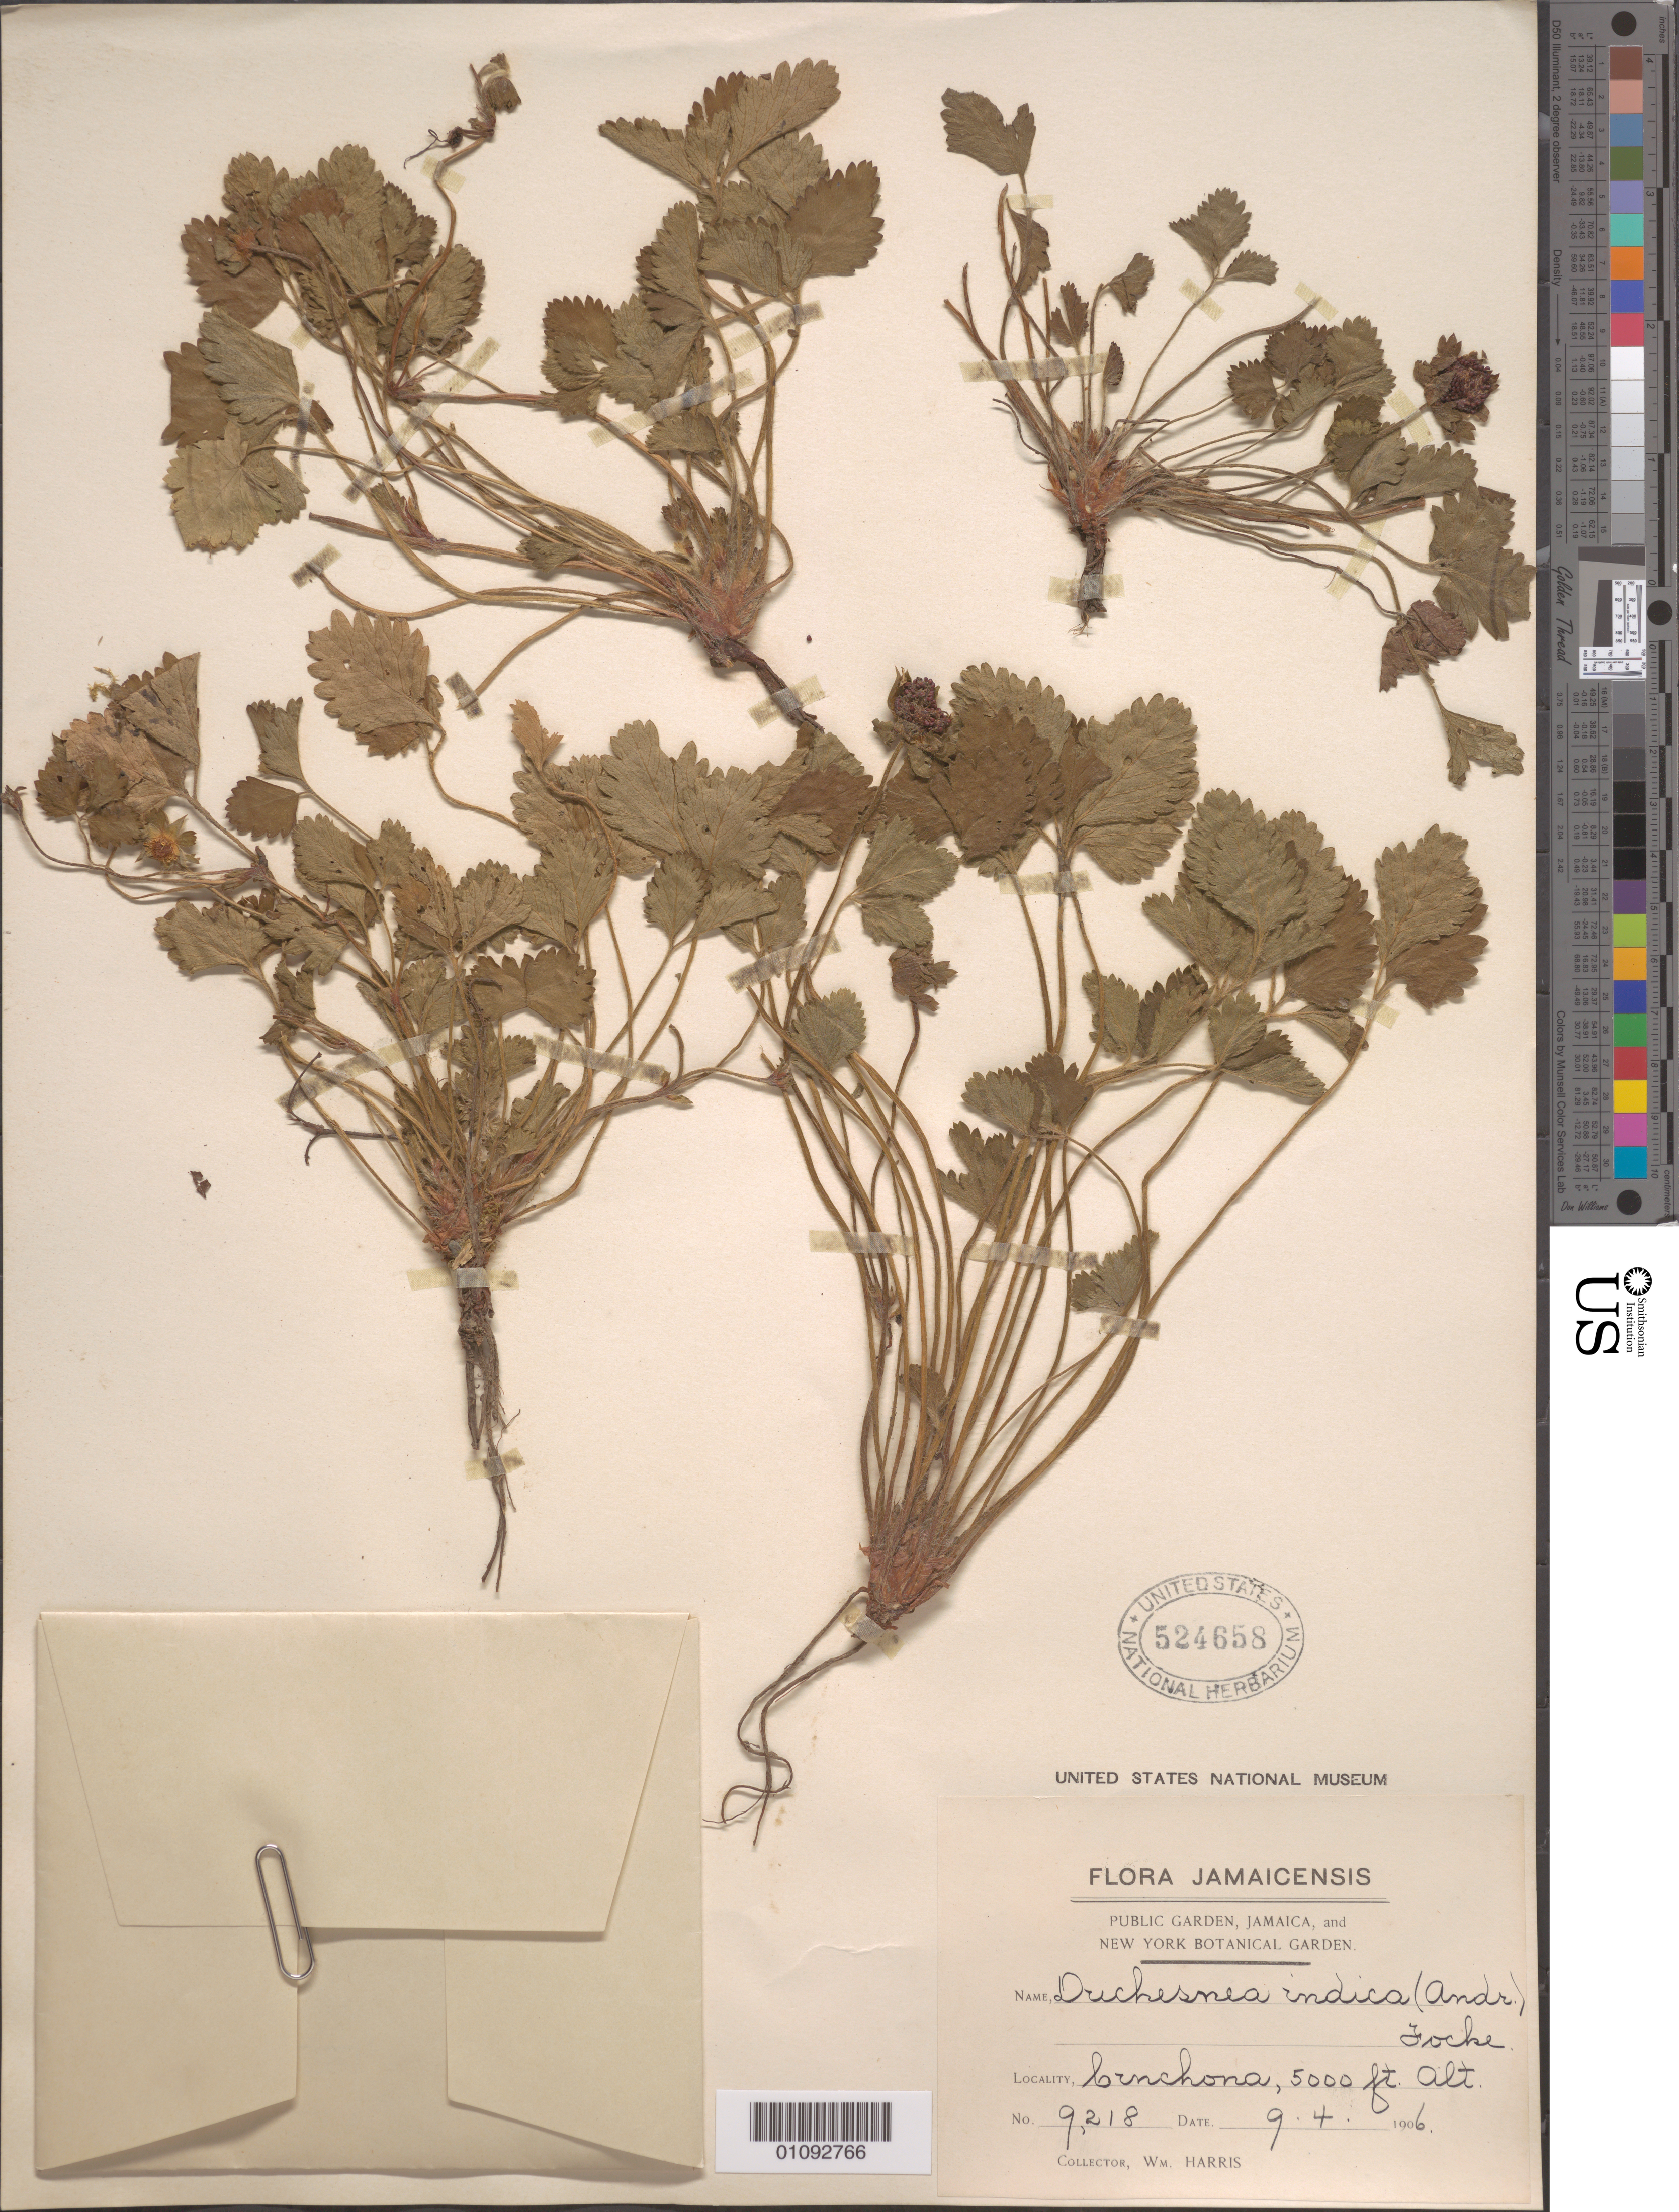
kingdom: Plantae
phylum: Tracheophyta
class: Magnoliopsida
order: Rosales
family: Rosaceae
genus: Fragaria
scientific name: Fragaria vesca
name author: L.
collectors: W. Harris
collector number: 9218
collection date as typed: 09 Apr 1906 or 04 Sep 1906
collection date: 1906-04-09 or 1906-09-04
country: Jamaica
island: Jamaica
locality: Cinchona.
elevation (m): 1524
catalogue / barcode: US 524658